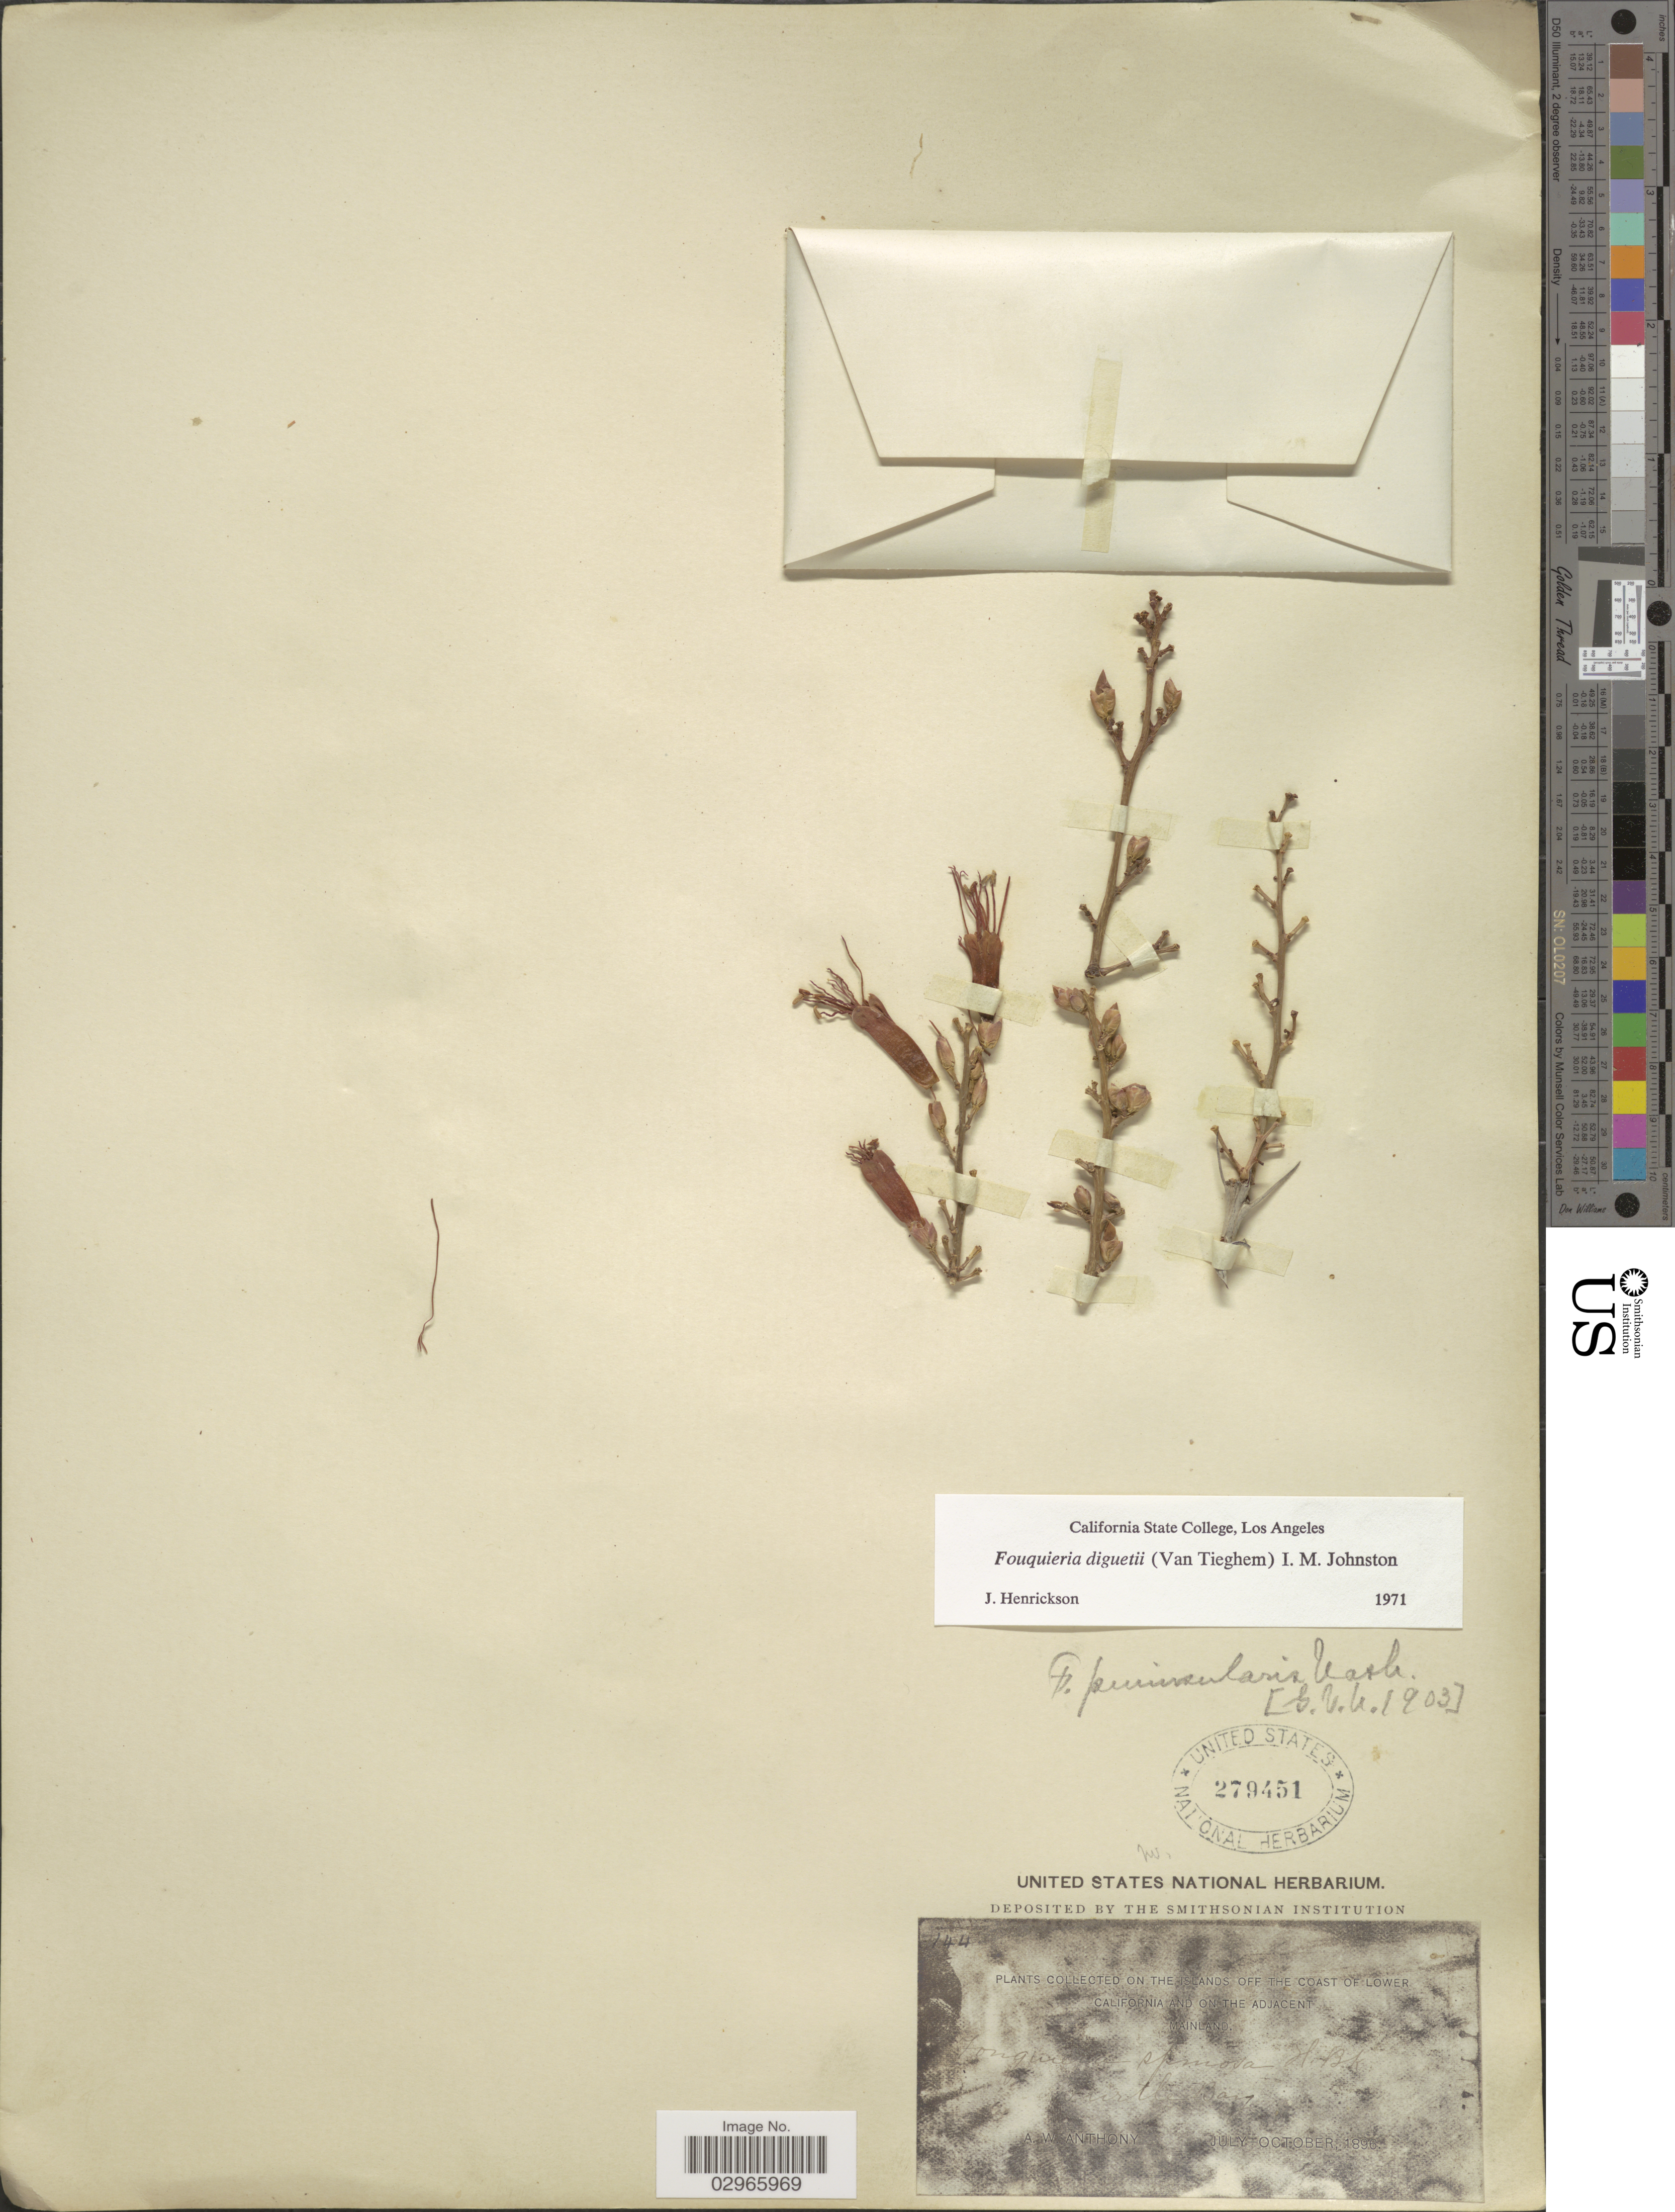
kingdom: Plantae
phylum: Tracheophyta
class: Magnoliopsida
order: Ericales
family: Fouquieriaceae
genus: Fouquieria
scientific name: Fouquieria diguetii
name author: (Tiegh.) I.M. Johnst.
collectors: A. W. Anthony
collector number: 144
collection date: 1896-07/1896-10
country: Mexico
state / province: Baja California Sur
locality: On the islands off the coast of Lower California and on the adjacent mainland. Turtle Bay.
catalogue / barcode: US 279451